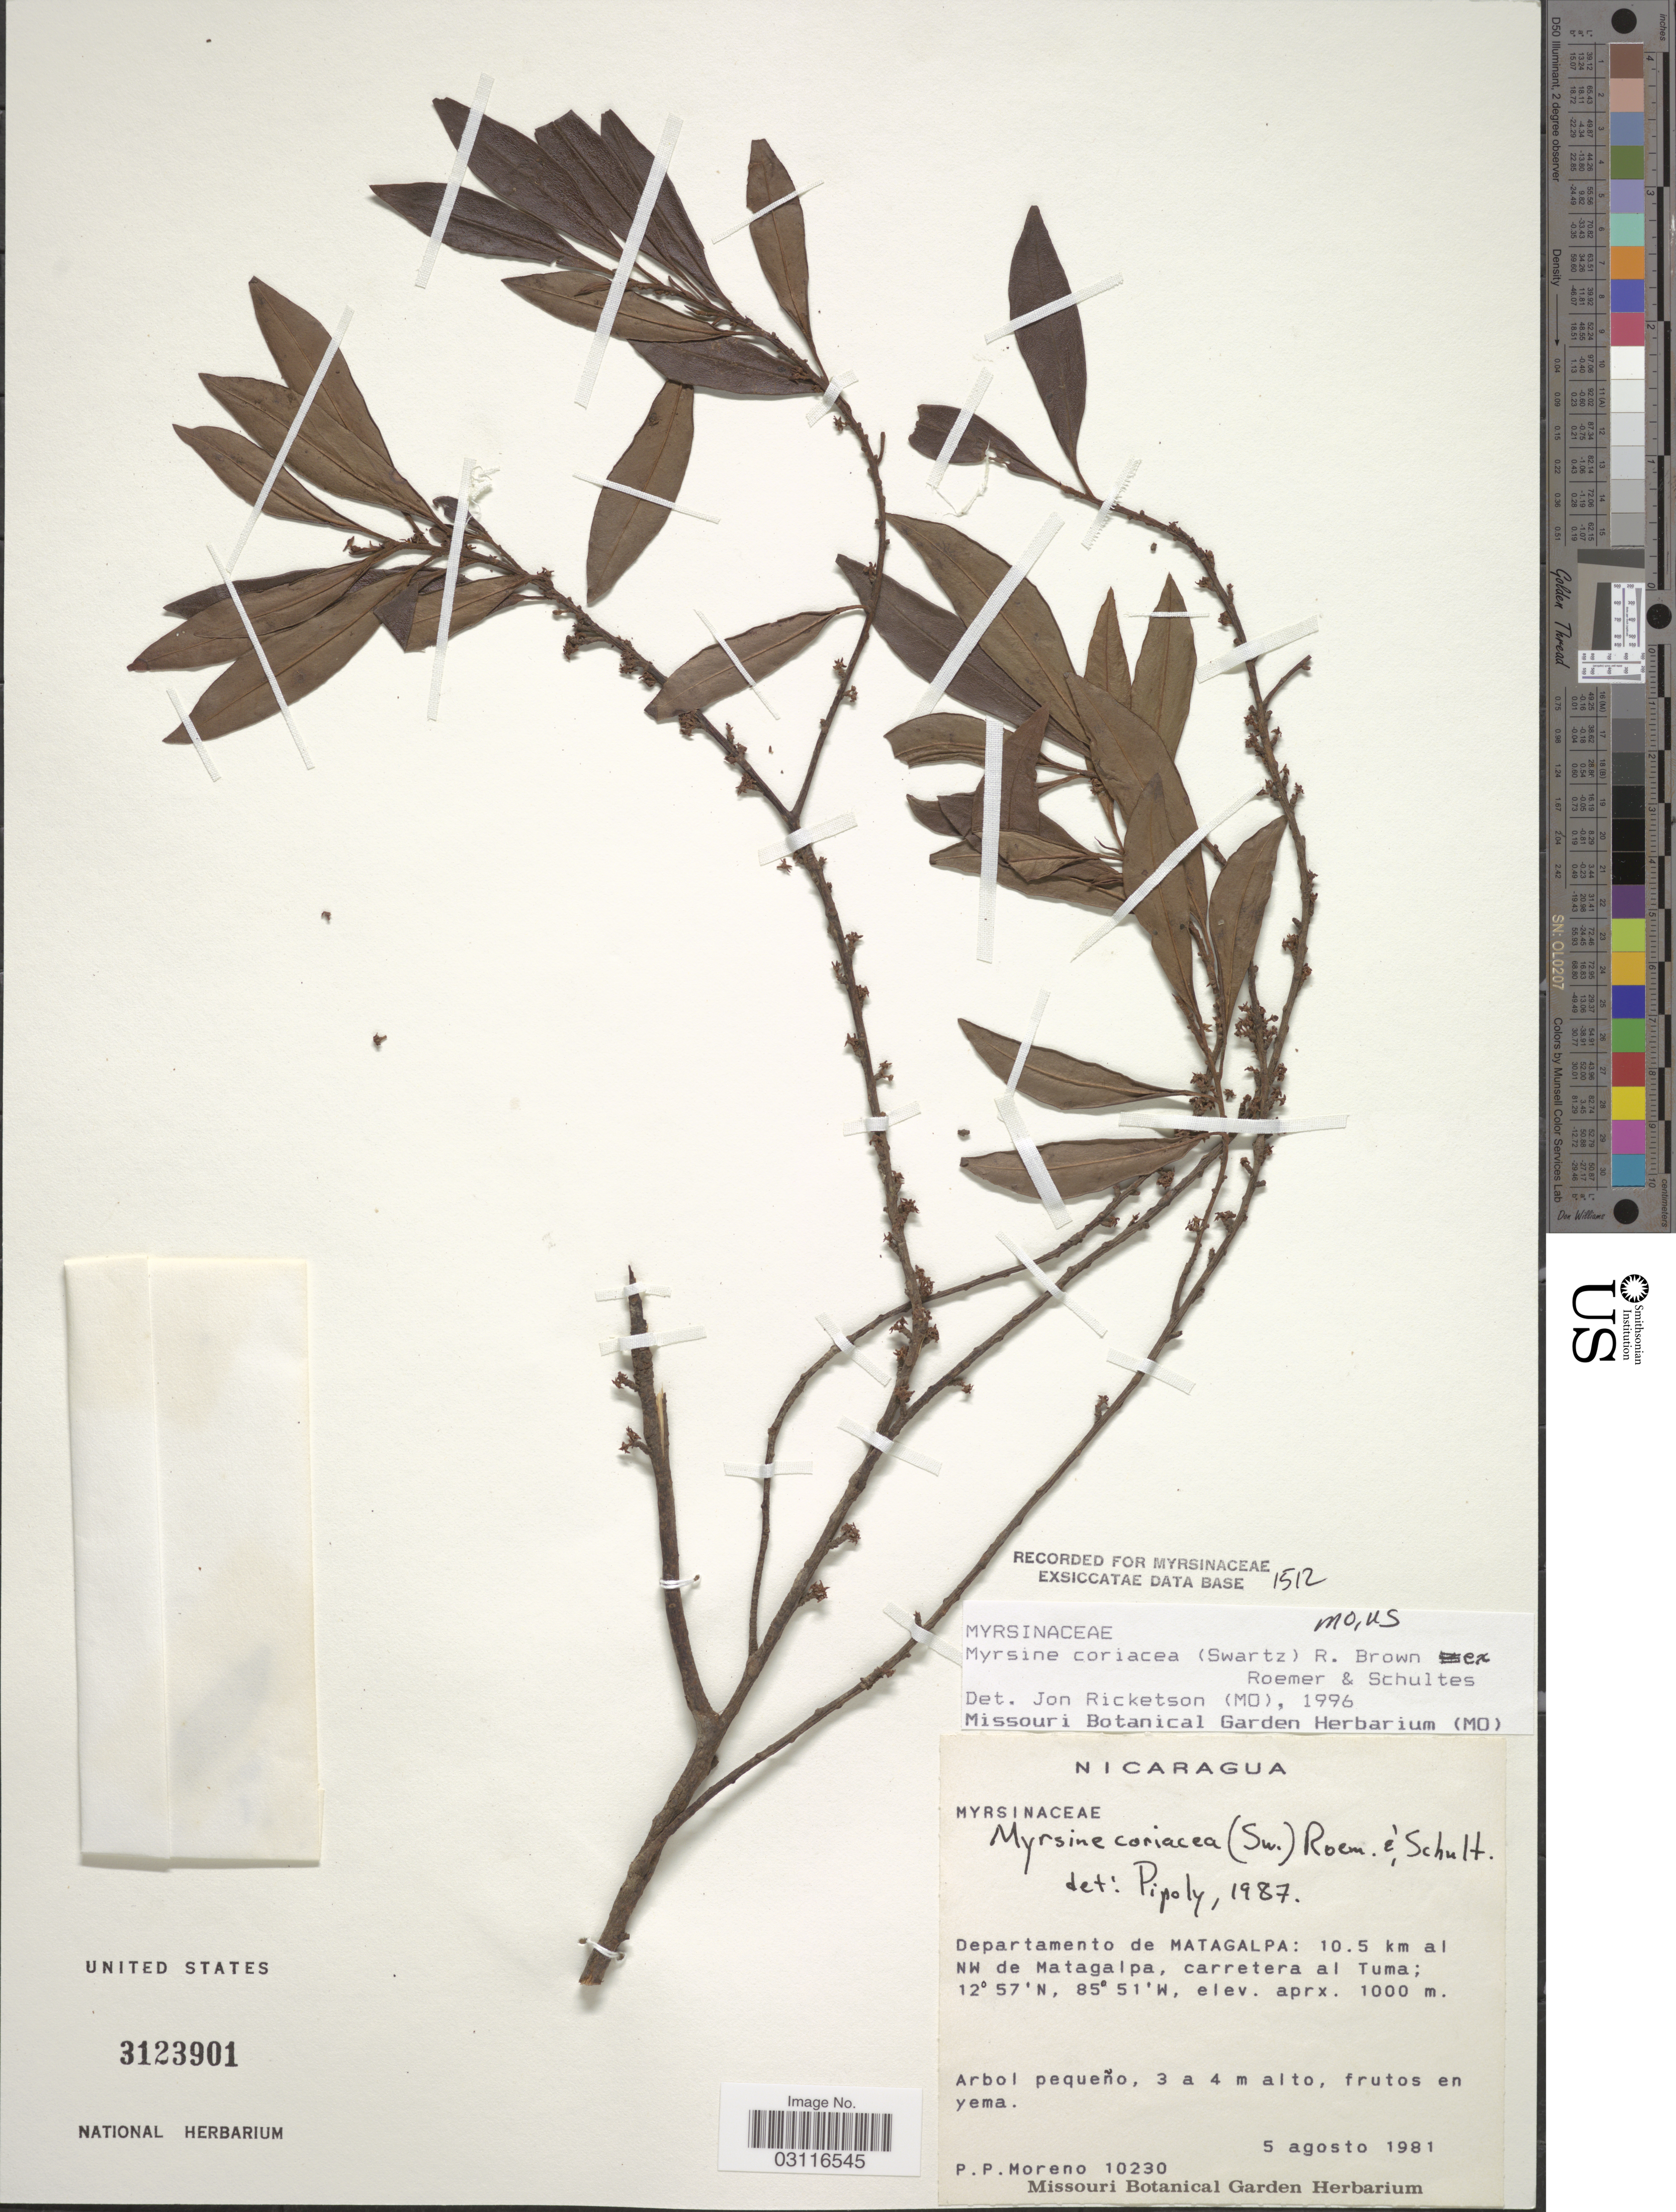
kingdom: Plantae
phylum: Tracheophyta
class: Magnoliopsida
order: Ericales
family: Primulaceae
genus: Myrsine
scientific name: Myrsine coriacea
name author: (Sw.) R. Br. ex Roem. & Schult.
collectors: P. Moreno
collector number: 10230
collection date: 1981-08-05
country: Nicaragua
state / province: Matagalpa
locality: Departamento de Matagalpa: 10.5 km al NW de Matagalpa, carretera al Tuma.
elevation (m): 1000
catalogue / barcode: US 3123901